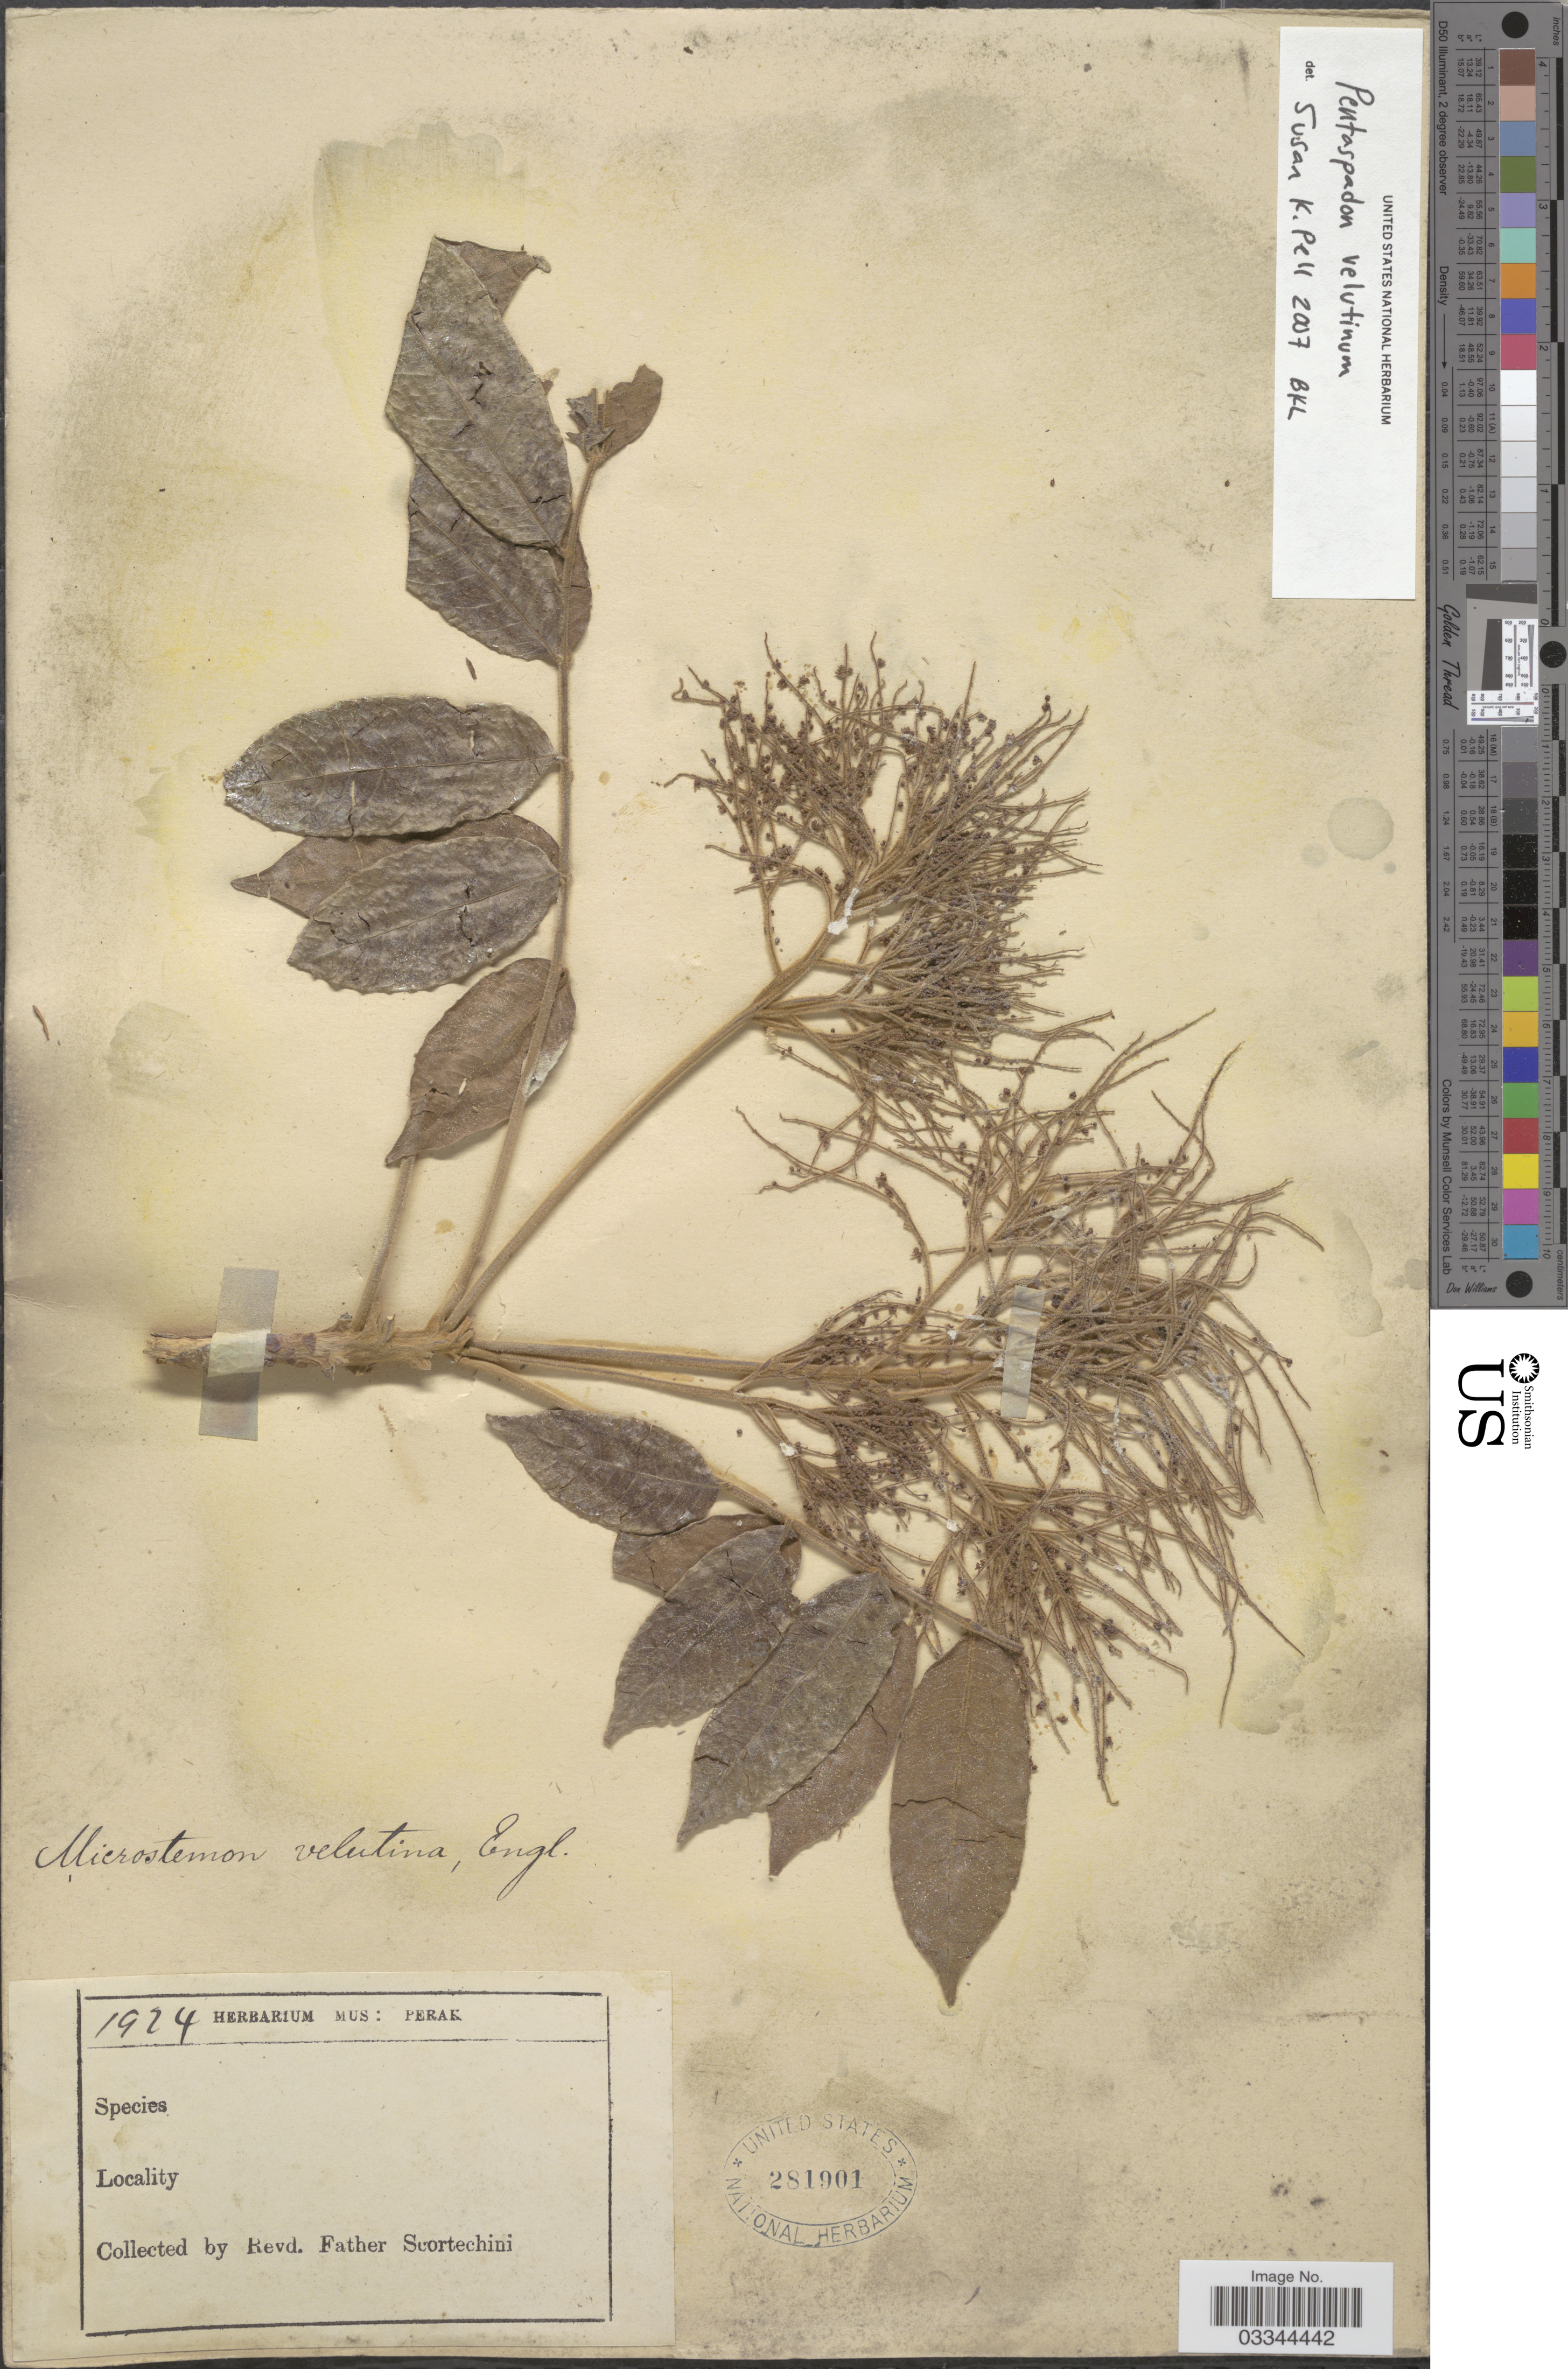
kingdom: Plantae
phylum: Tracheophyta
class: Magnoliopsida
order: Sapindales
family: Anacardiaceae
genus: Pentaspadon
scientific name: Pentaspadon velutinum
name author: Hook. f.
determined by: Mitchell, John D.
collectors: Fr. Scortechini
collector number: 1924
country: Malaysia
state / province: Perak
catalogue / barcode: US 281901